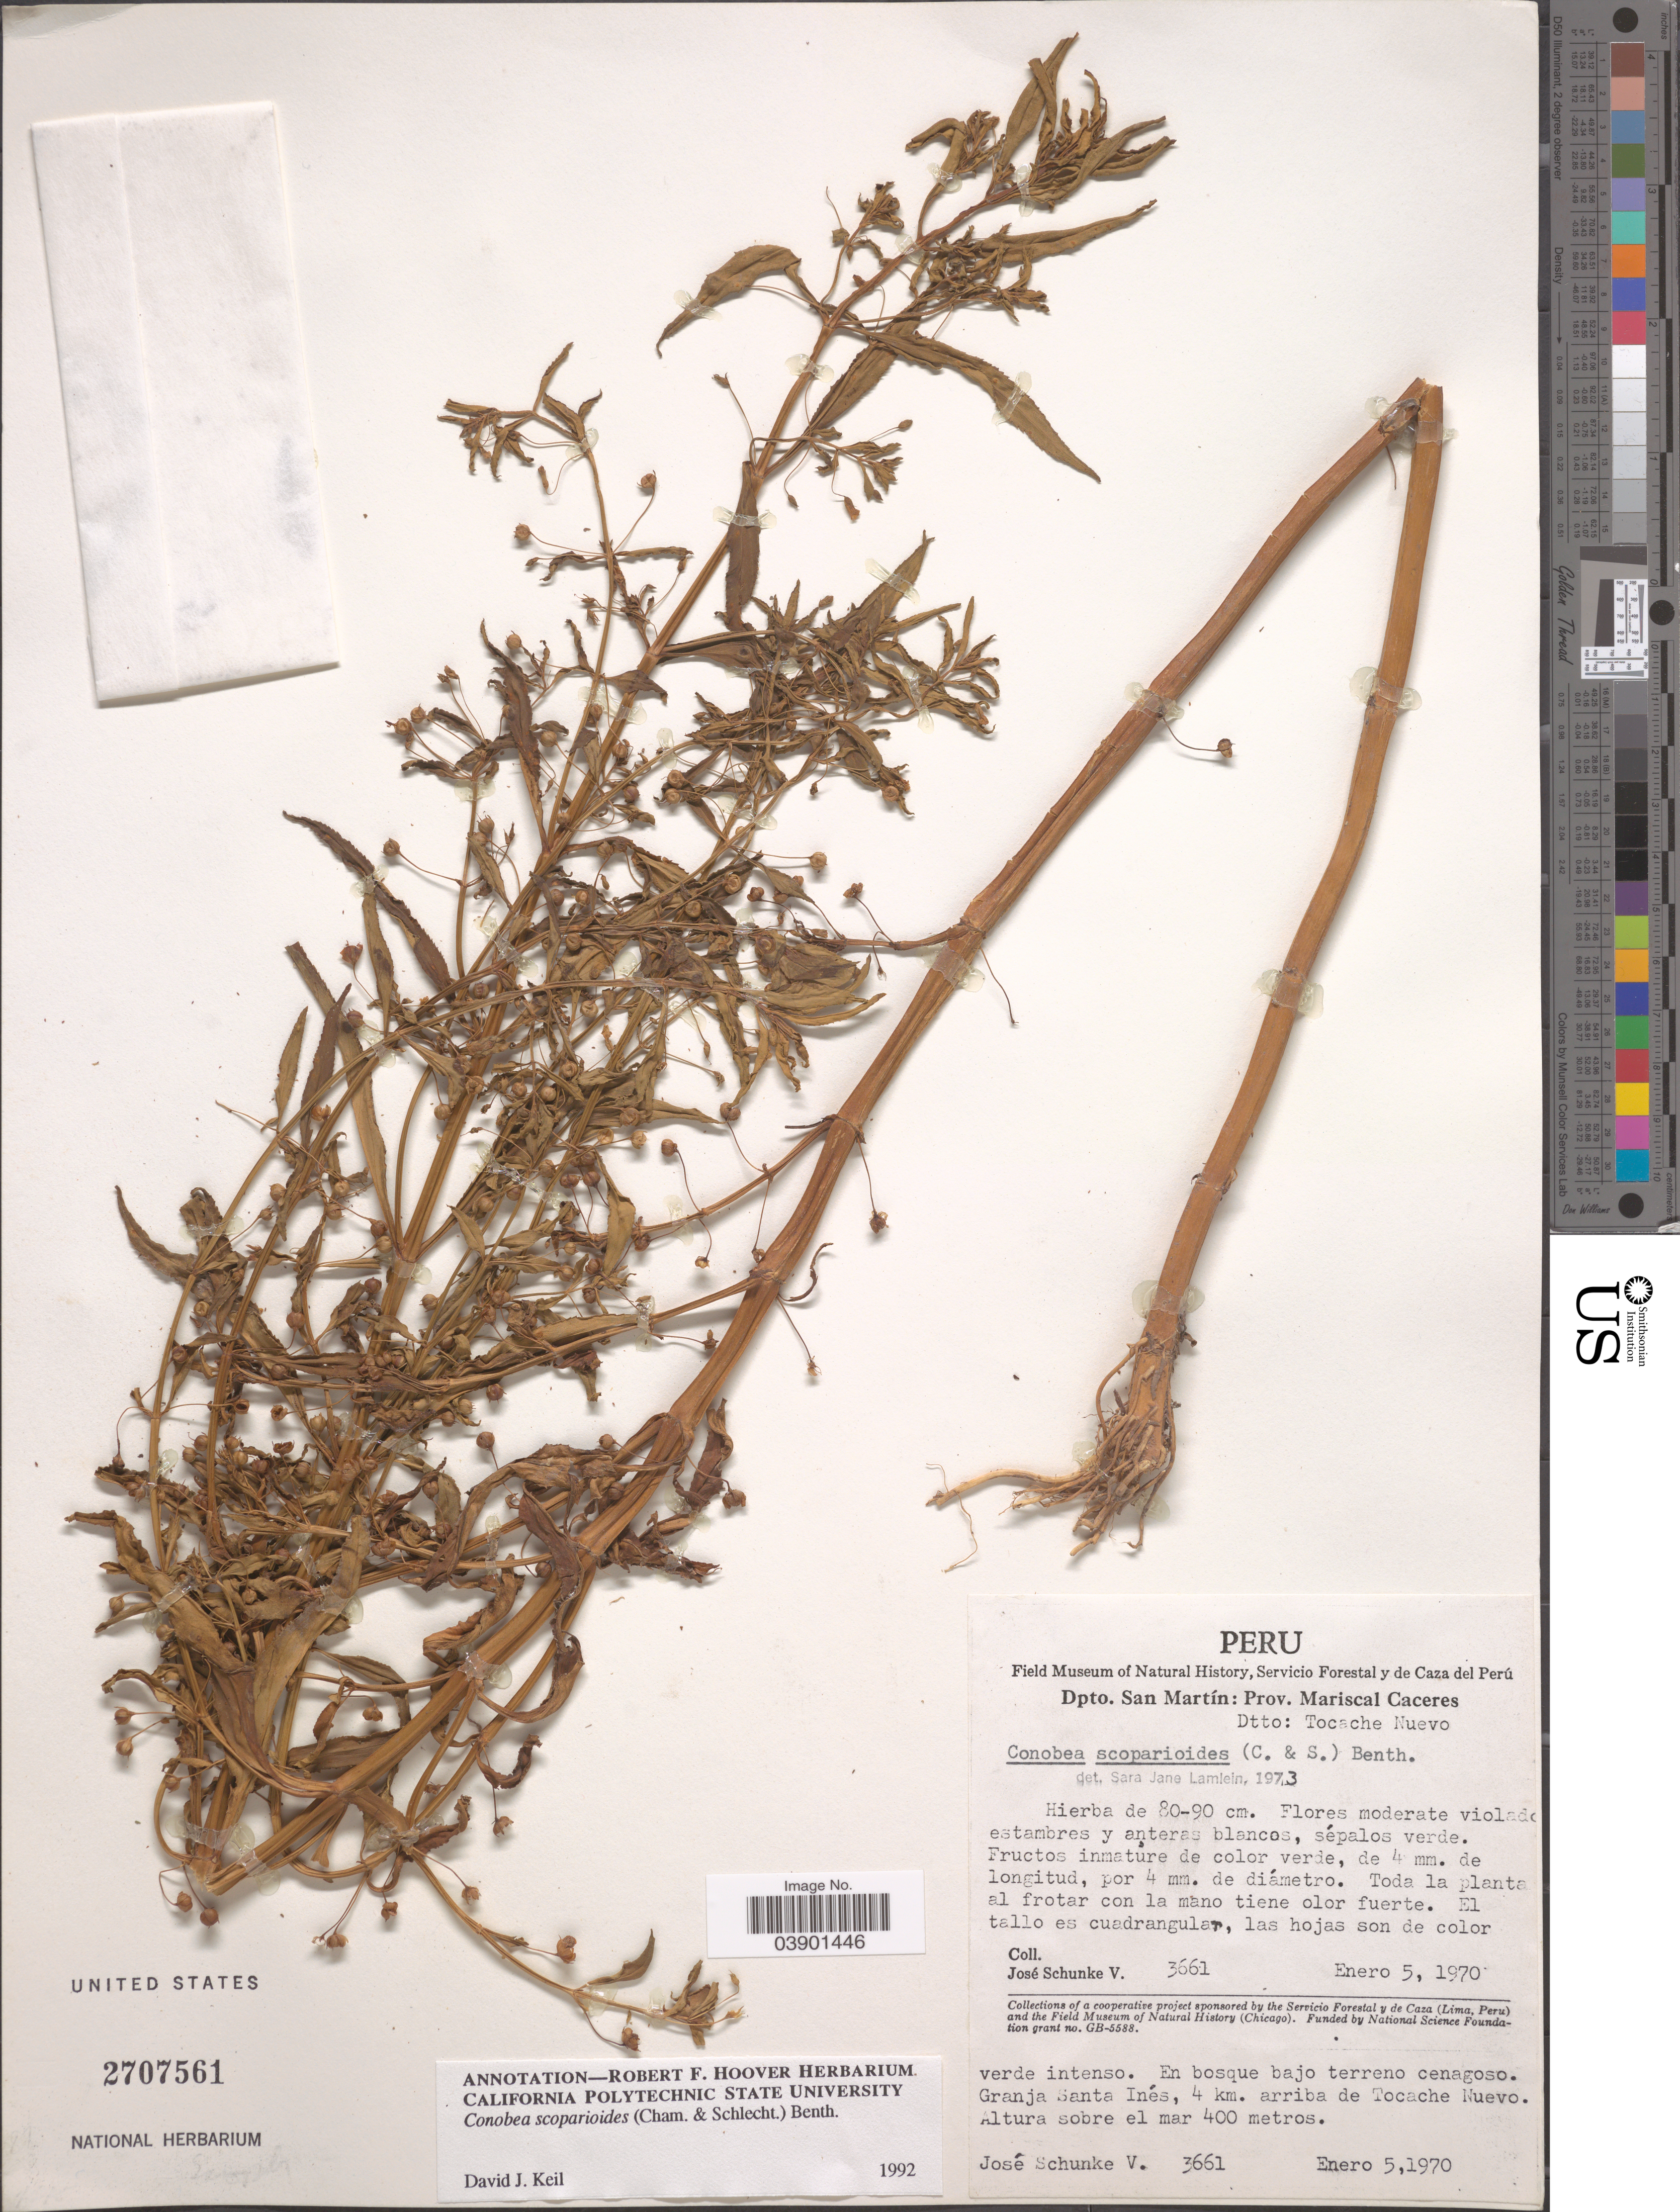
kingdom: Plantae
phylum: Tracheophyta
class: Magnoliopsida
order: Lamiales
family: Plantaginaceae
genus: Conobea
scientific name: Conobea scoparioides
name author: (Cham. & Schltdl.) Benth.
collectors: J. Schunke Vigo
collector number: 3661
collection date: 1970-01-05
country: Peru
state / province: San Martín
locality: Dpto. San Martín: Prov. Mariscal Caceres. Dtto: Tocache Nuevo. Granja Santa Inés, 4 km. arriba de Tocache Nuevo.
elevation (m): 400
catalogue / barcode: US 2707561